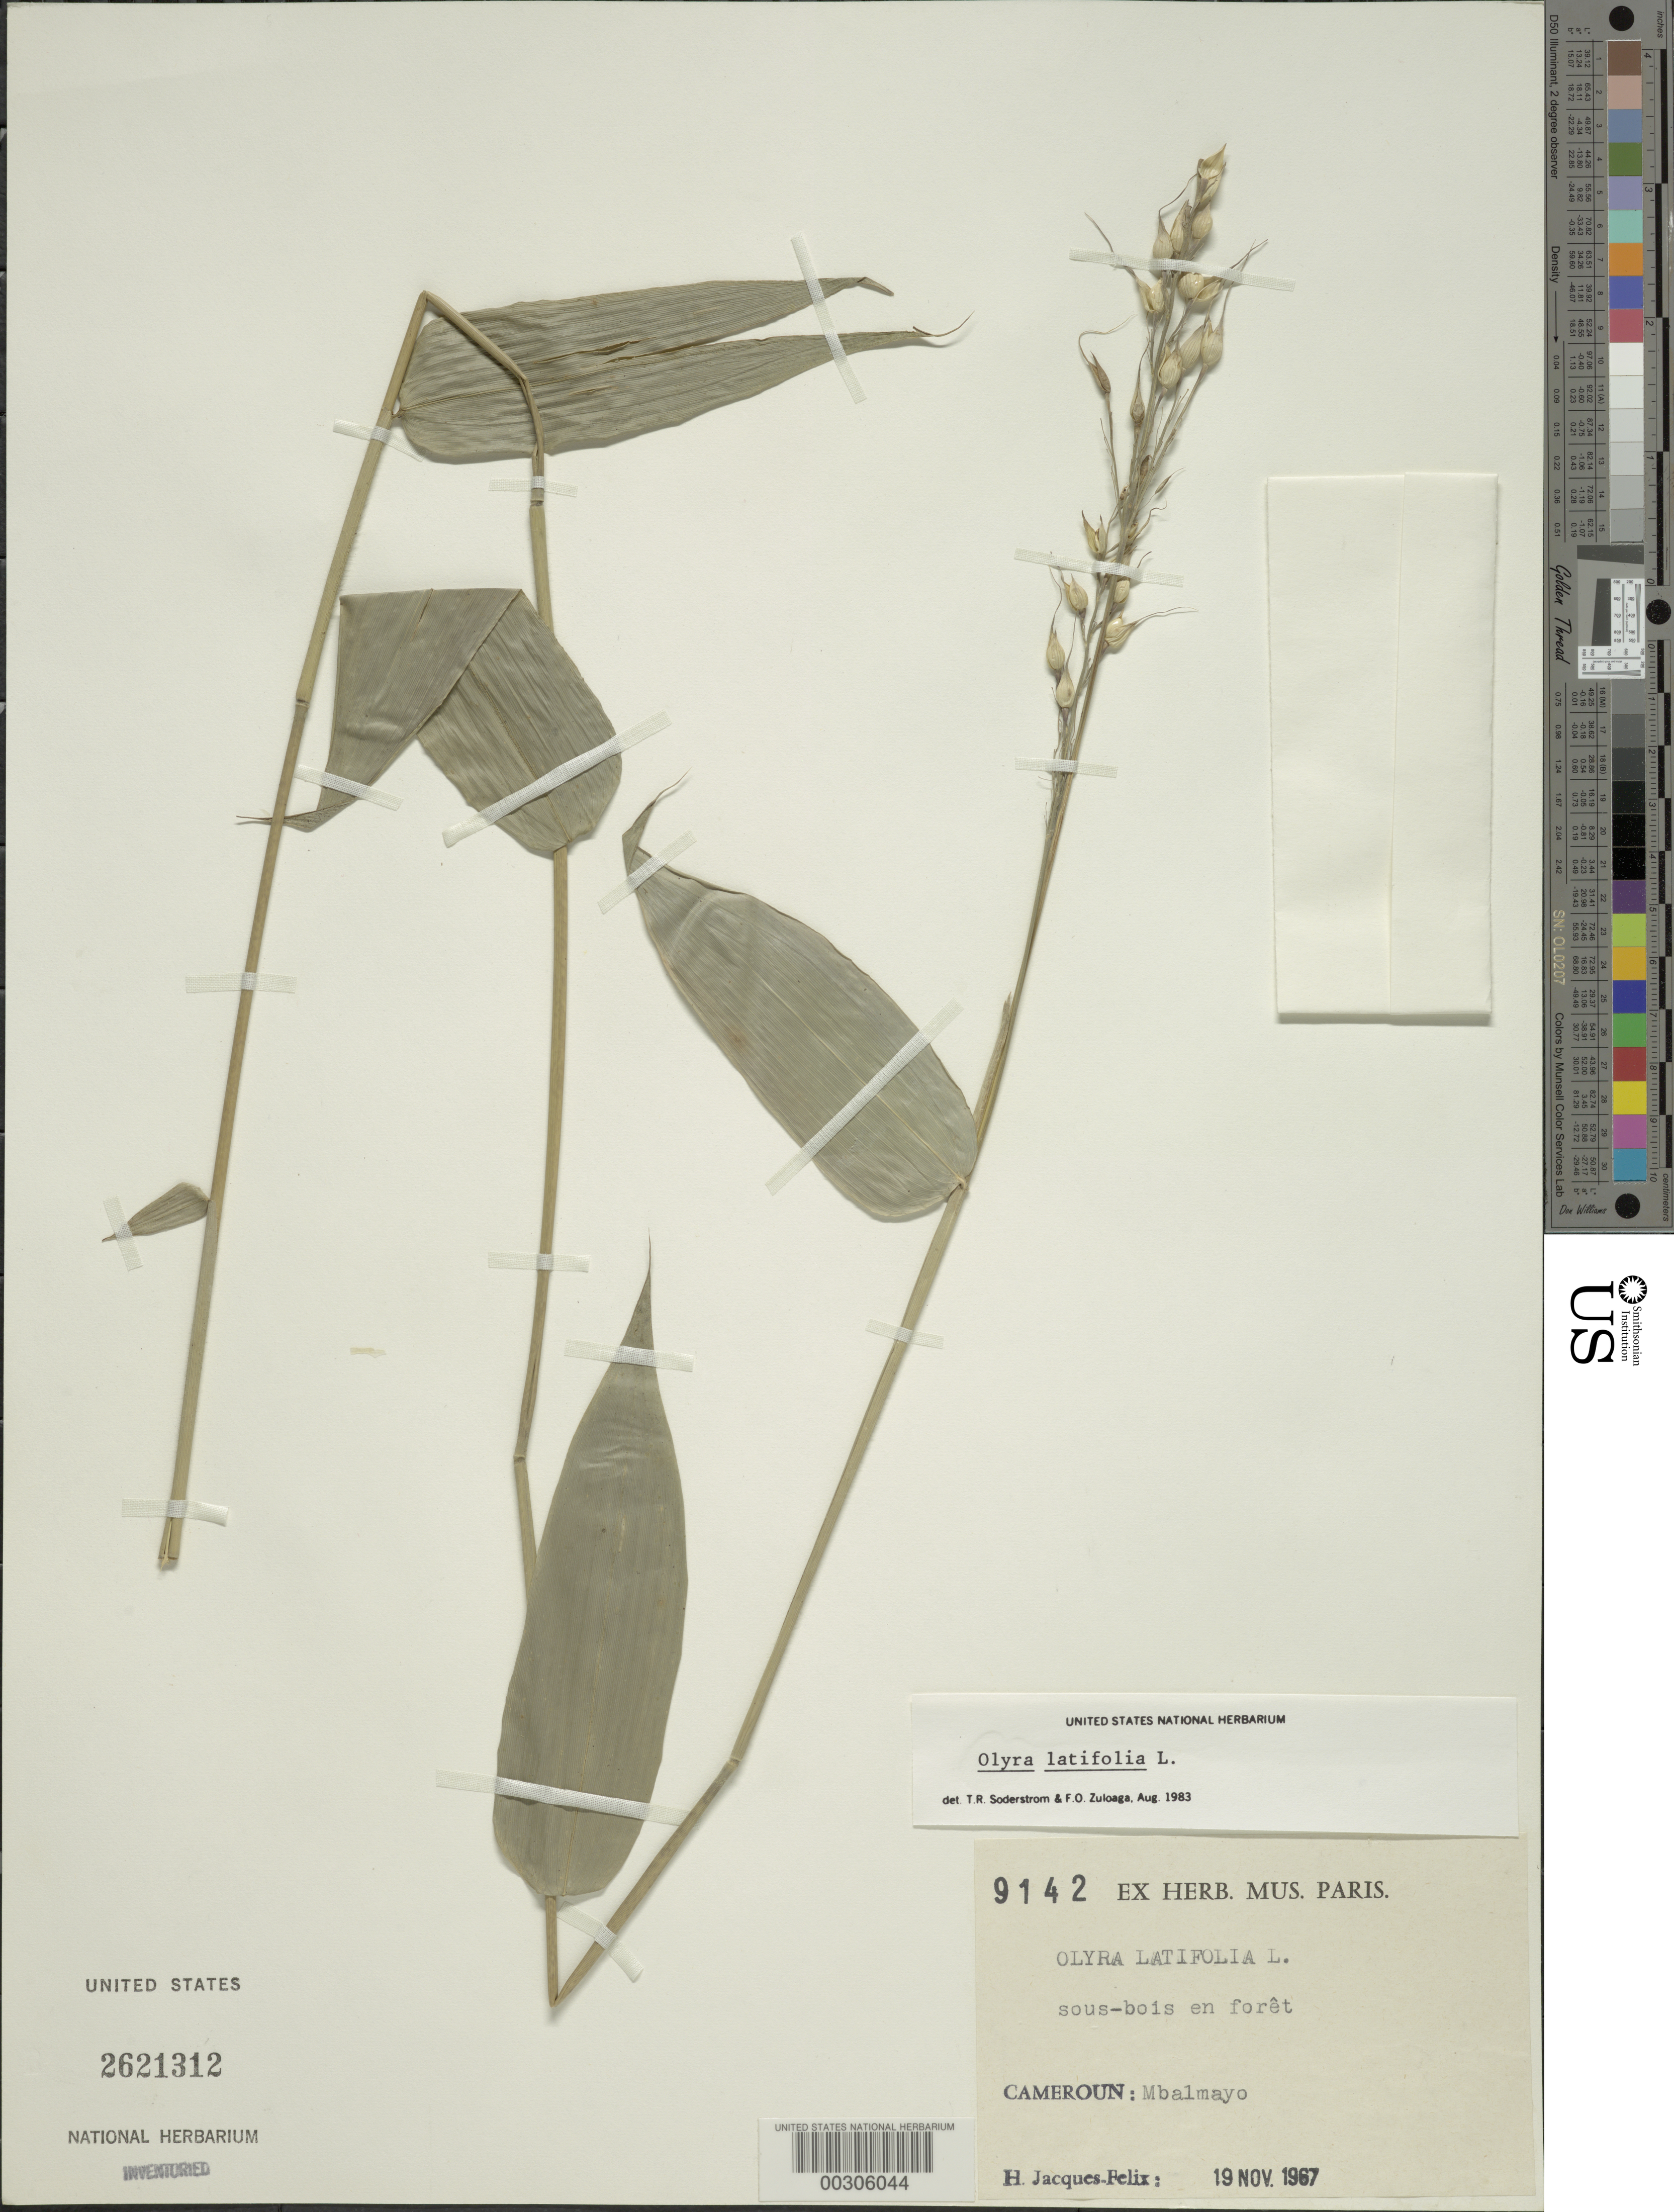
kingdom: Plantae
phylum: Tracheophyta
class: Liliopsida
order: Poales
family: Poaceae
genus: Olyra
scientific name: Olyra latifolia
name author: L.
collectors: H. Jacques-Félix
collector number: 9142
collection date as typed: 19 Nov 1967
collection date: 1967-11-19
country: Cameroon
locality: Mbalmayo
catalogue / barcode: US 2621312